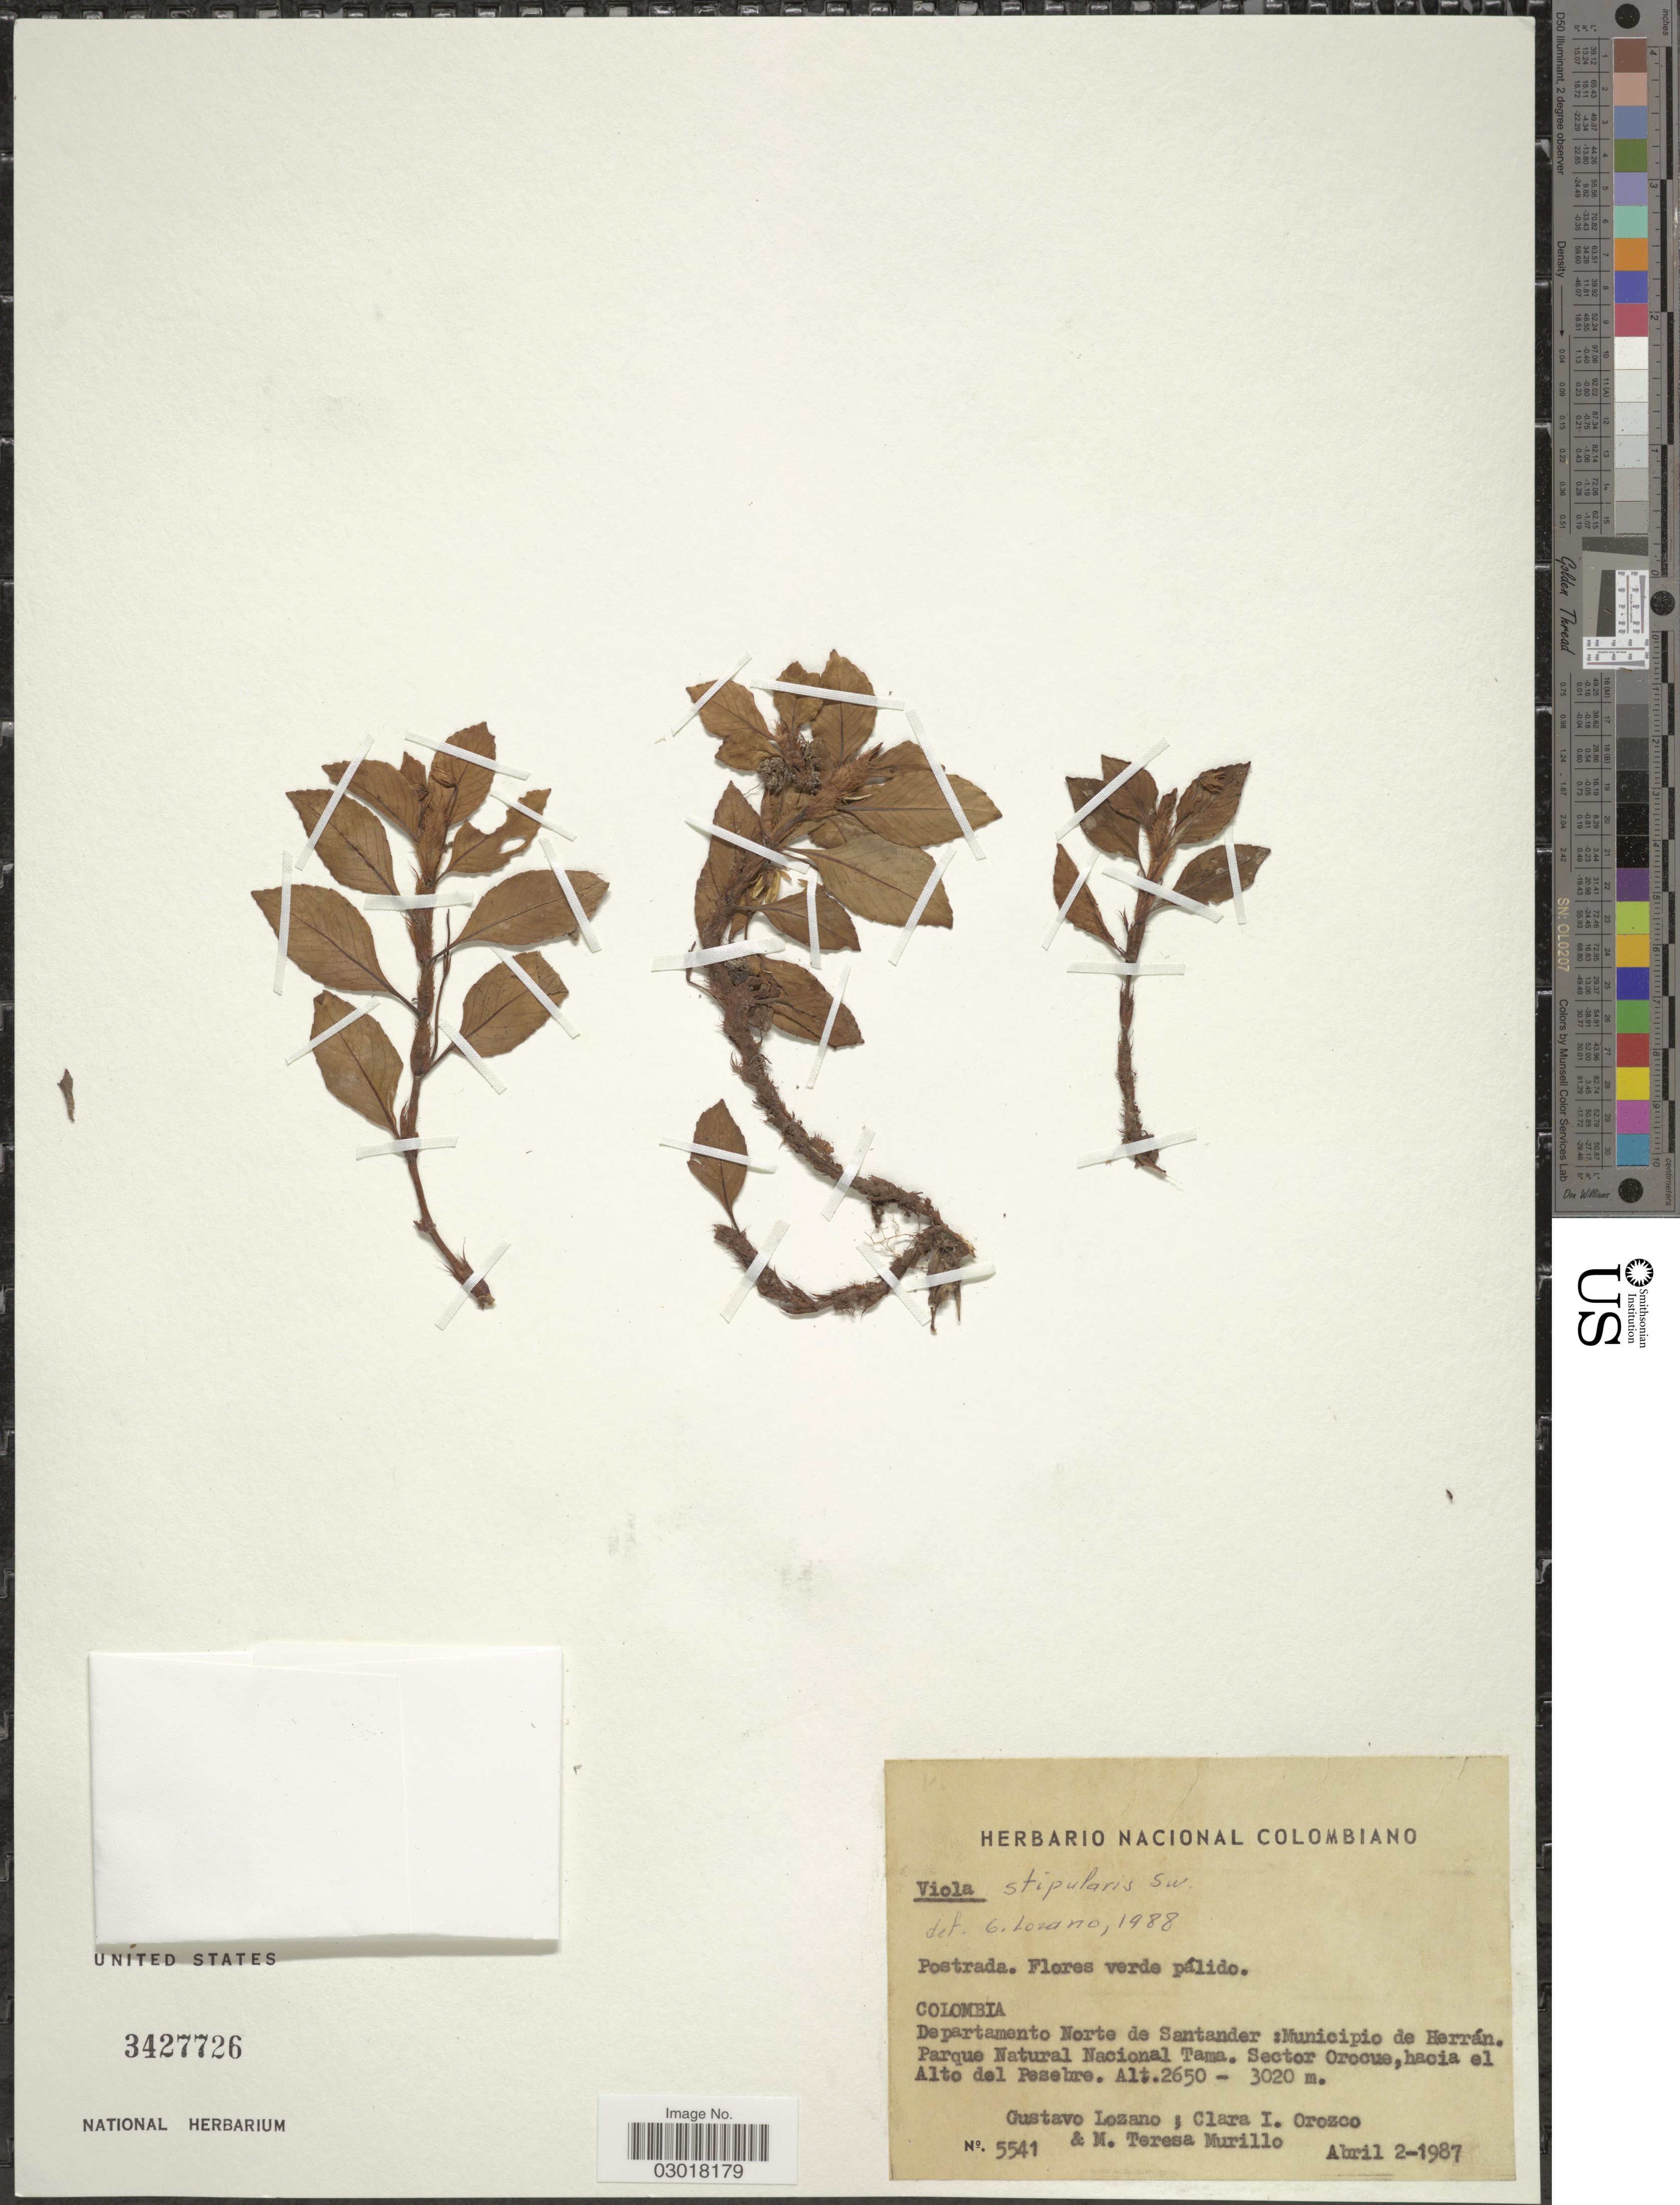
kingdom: Plantae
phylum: Tracheophyta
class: Magnoliopsida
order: Malpighiales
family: Violaceae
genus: Viola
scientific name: Viola stipularis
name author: Sw.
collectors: G. Lozano-Contreras, C. I. Orozco & M. Teresa Murillo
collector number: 5541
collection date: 1987-04-02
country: Colombia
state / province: Norte de Santander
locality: Departamento Norte de Santander: Municipio de Herrán. Parque Natural Nacional Tama. Sector Orocue, hacia el Alto del Pesebre.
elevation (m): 2650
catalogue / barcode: US 3427726